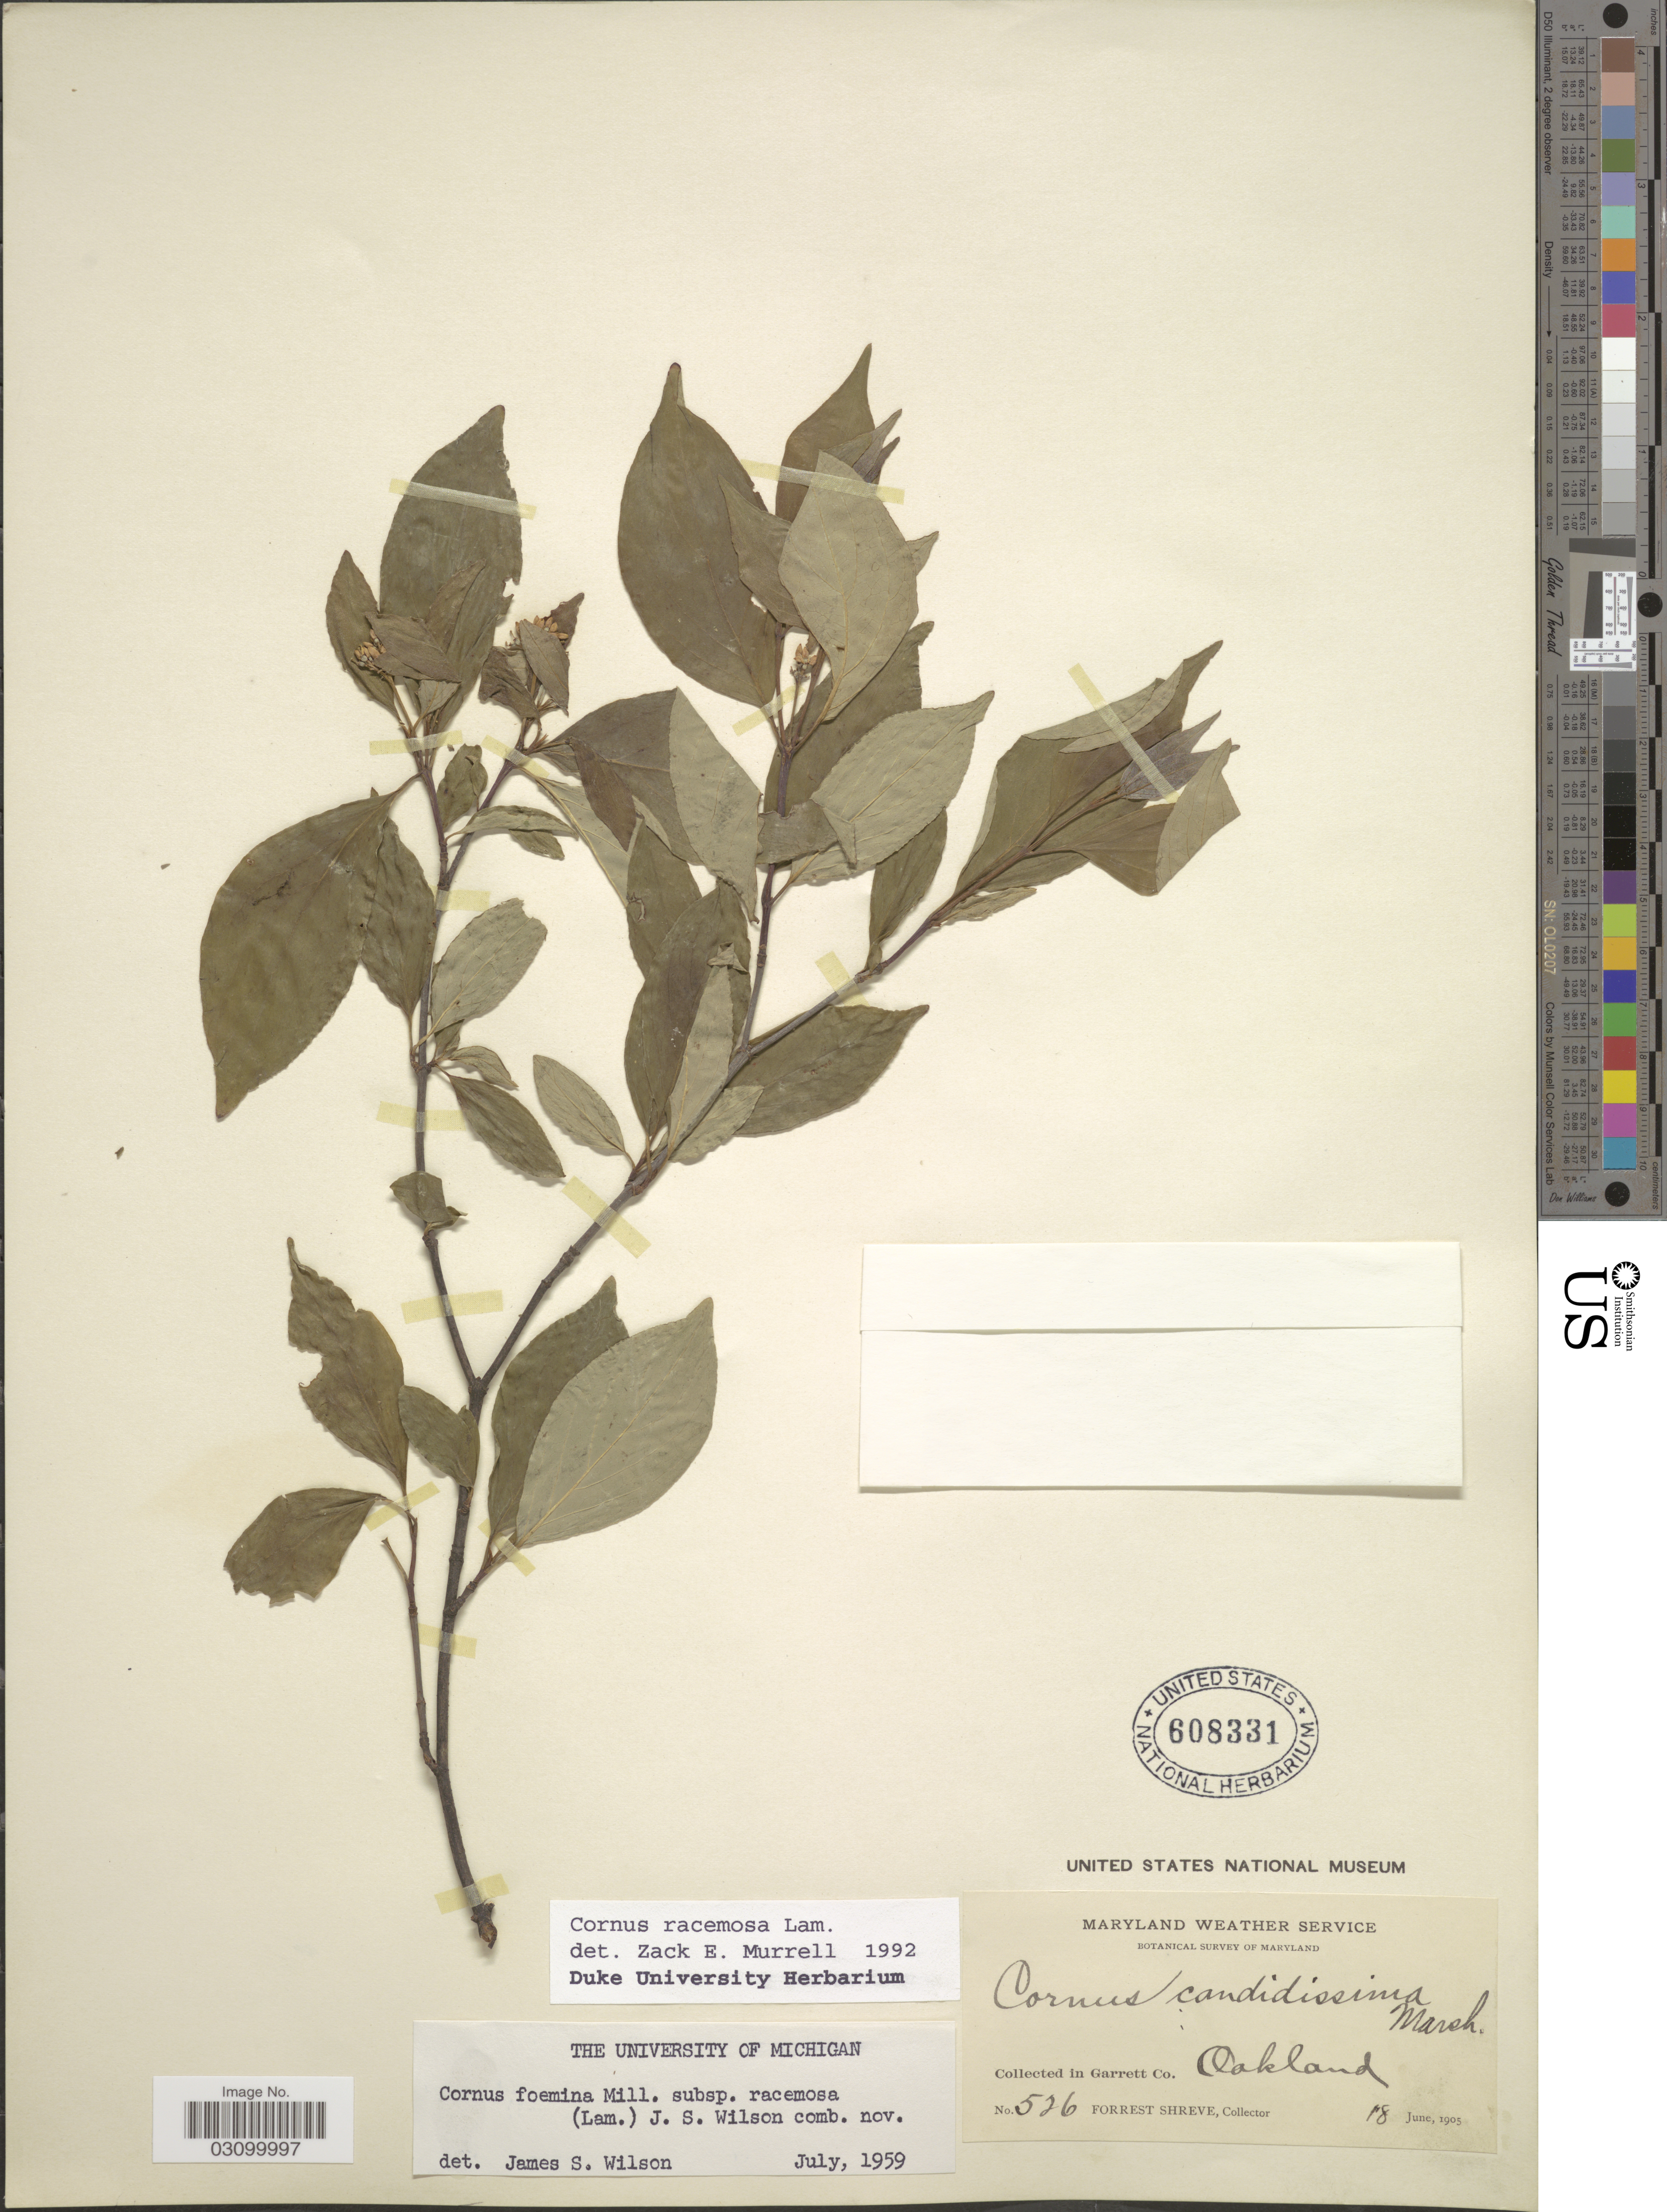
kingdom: Plantae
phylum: Tracheophyta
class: Magnoliopsida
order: Cornales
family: Cornaceae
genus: Cornus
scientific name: Cornus racemosa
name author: Lam.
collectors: F. Shreve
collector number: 526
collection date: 1905-06-18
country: United States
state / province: Maryland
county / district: Garrett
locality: In Garrett Co. Oakland.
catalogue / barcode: US 608331